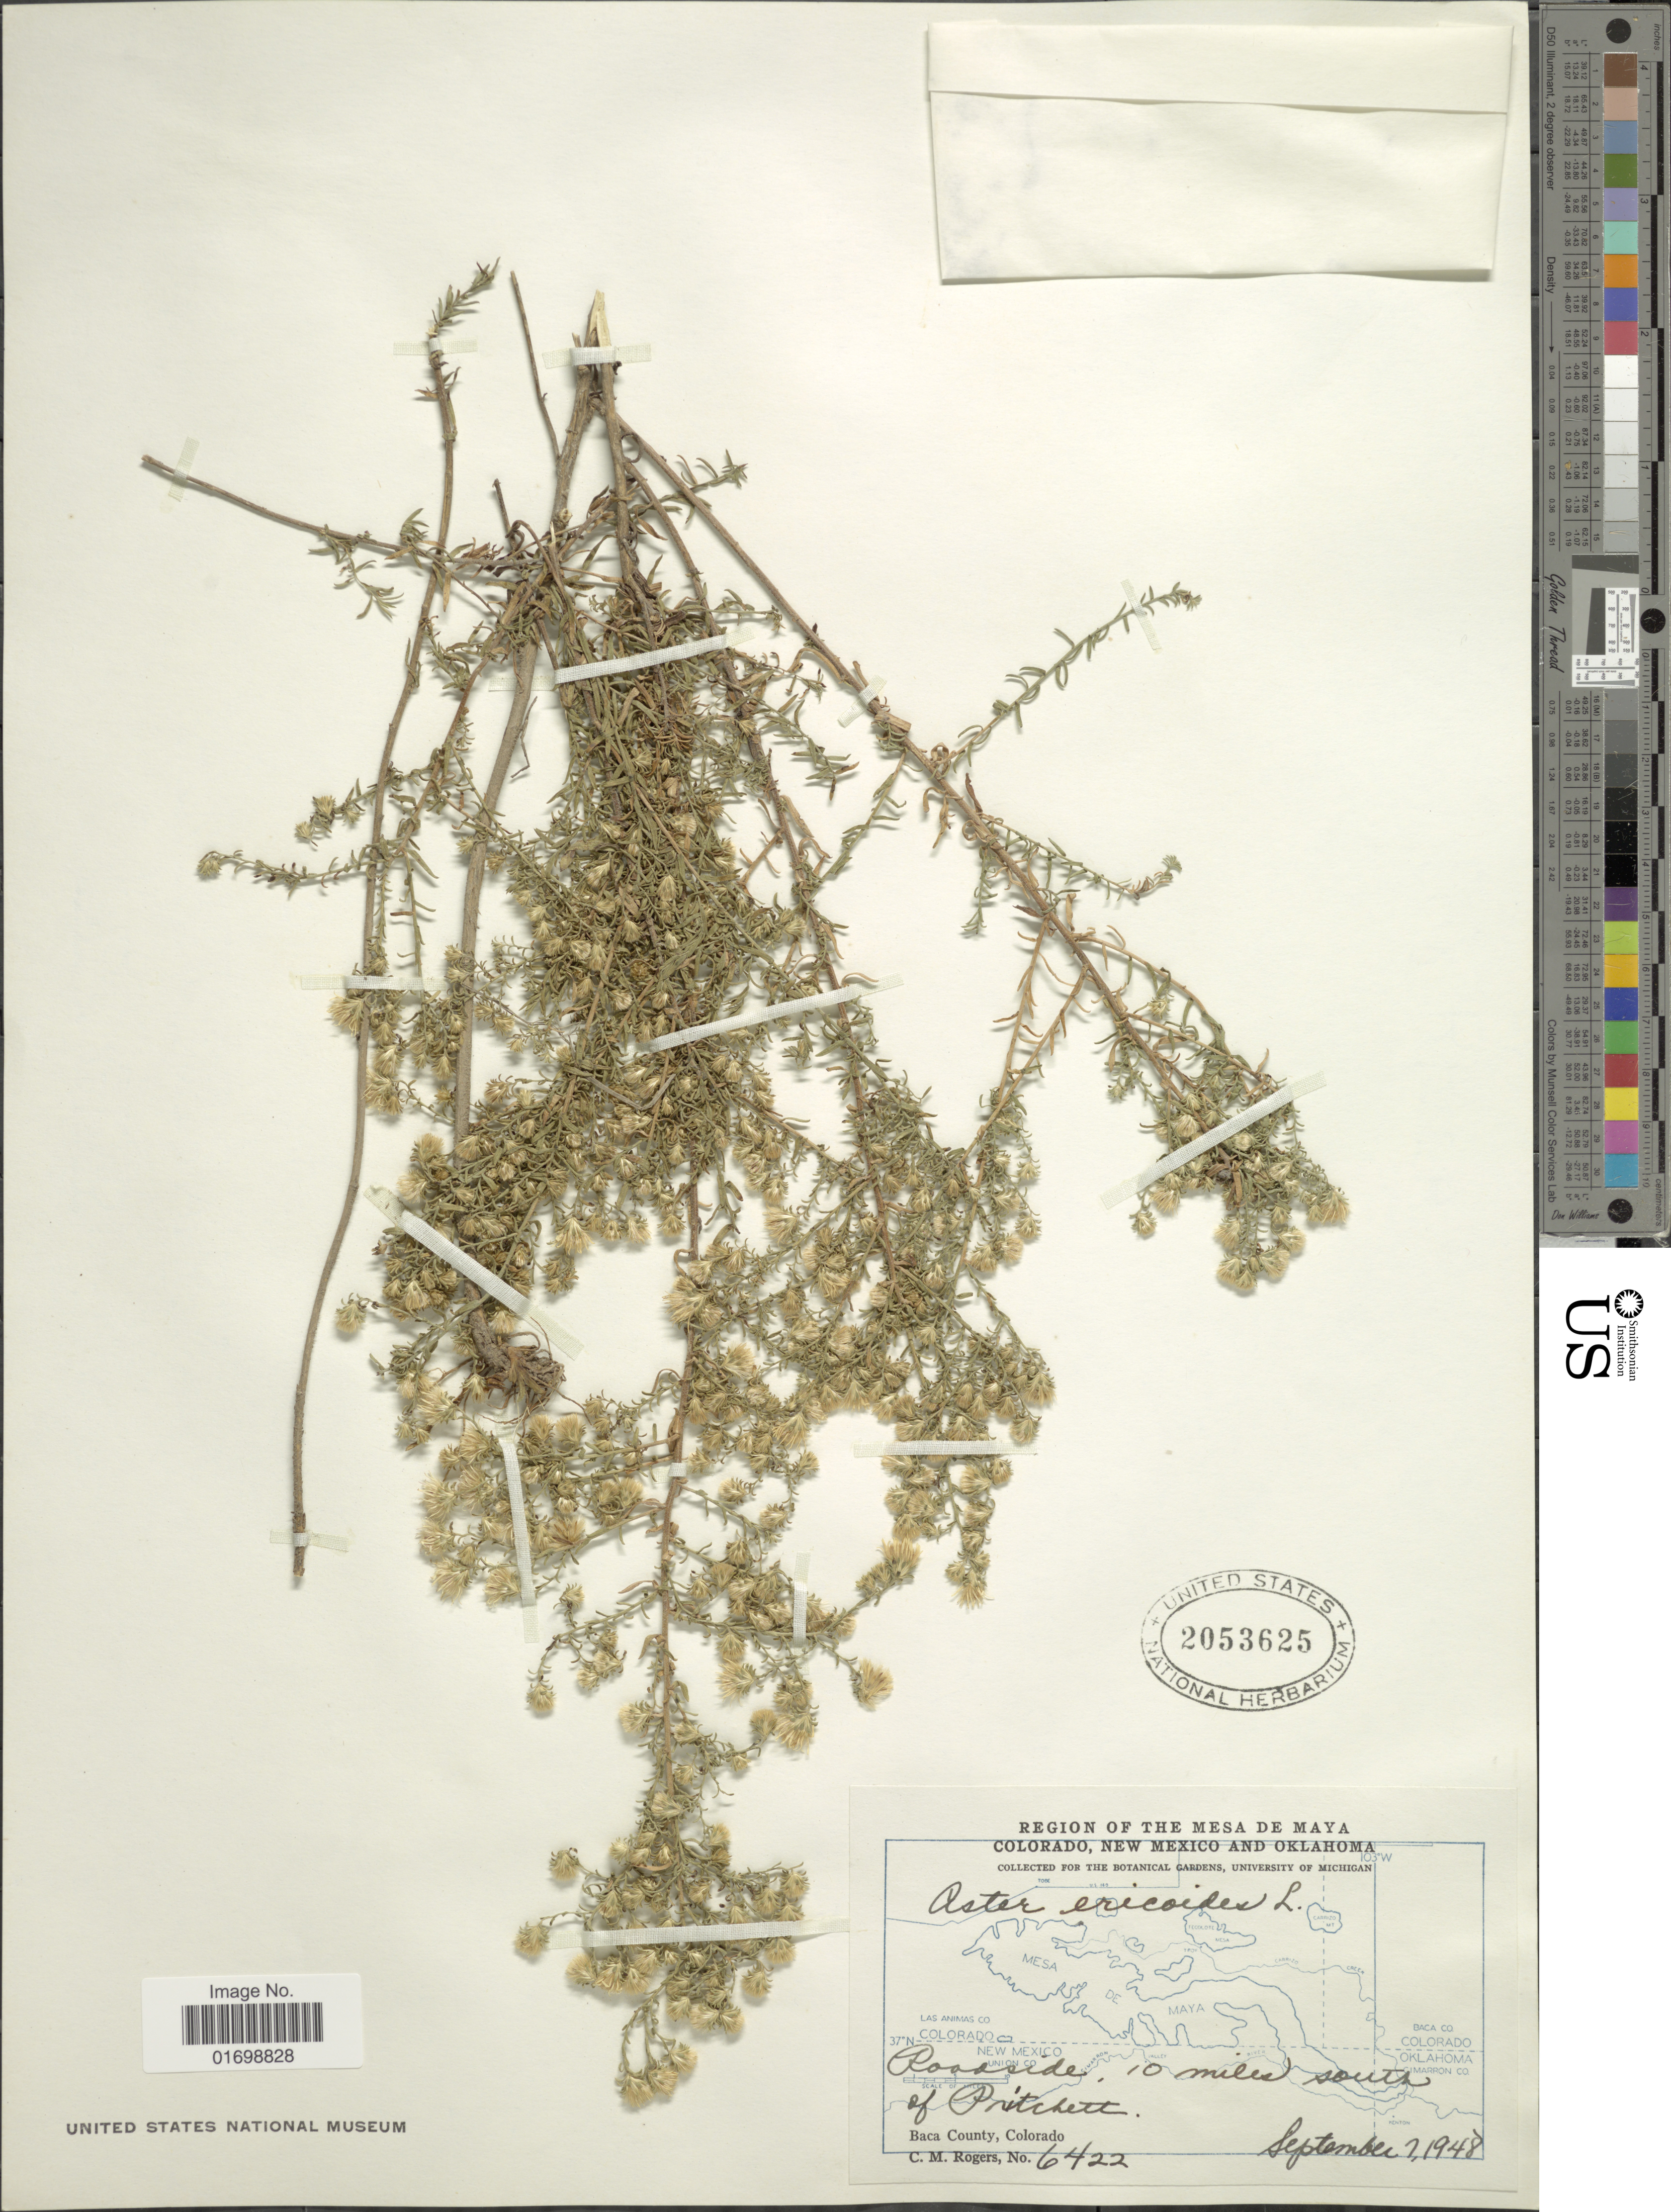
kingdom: Plantae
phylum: Tracheophyta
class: Magnoliopsida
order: Asterales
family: Asteraceae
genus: Symphyotrichum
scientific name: Symphyotrichum ericoides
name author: (L.) G.L. Nesom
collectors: C. M. Rogers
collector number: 6422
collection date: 1948-09-01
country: United States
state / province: Colorado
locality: Roadside, 10 miles south of Pritchett, Baca County.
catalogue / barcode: US 2053625